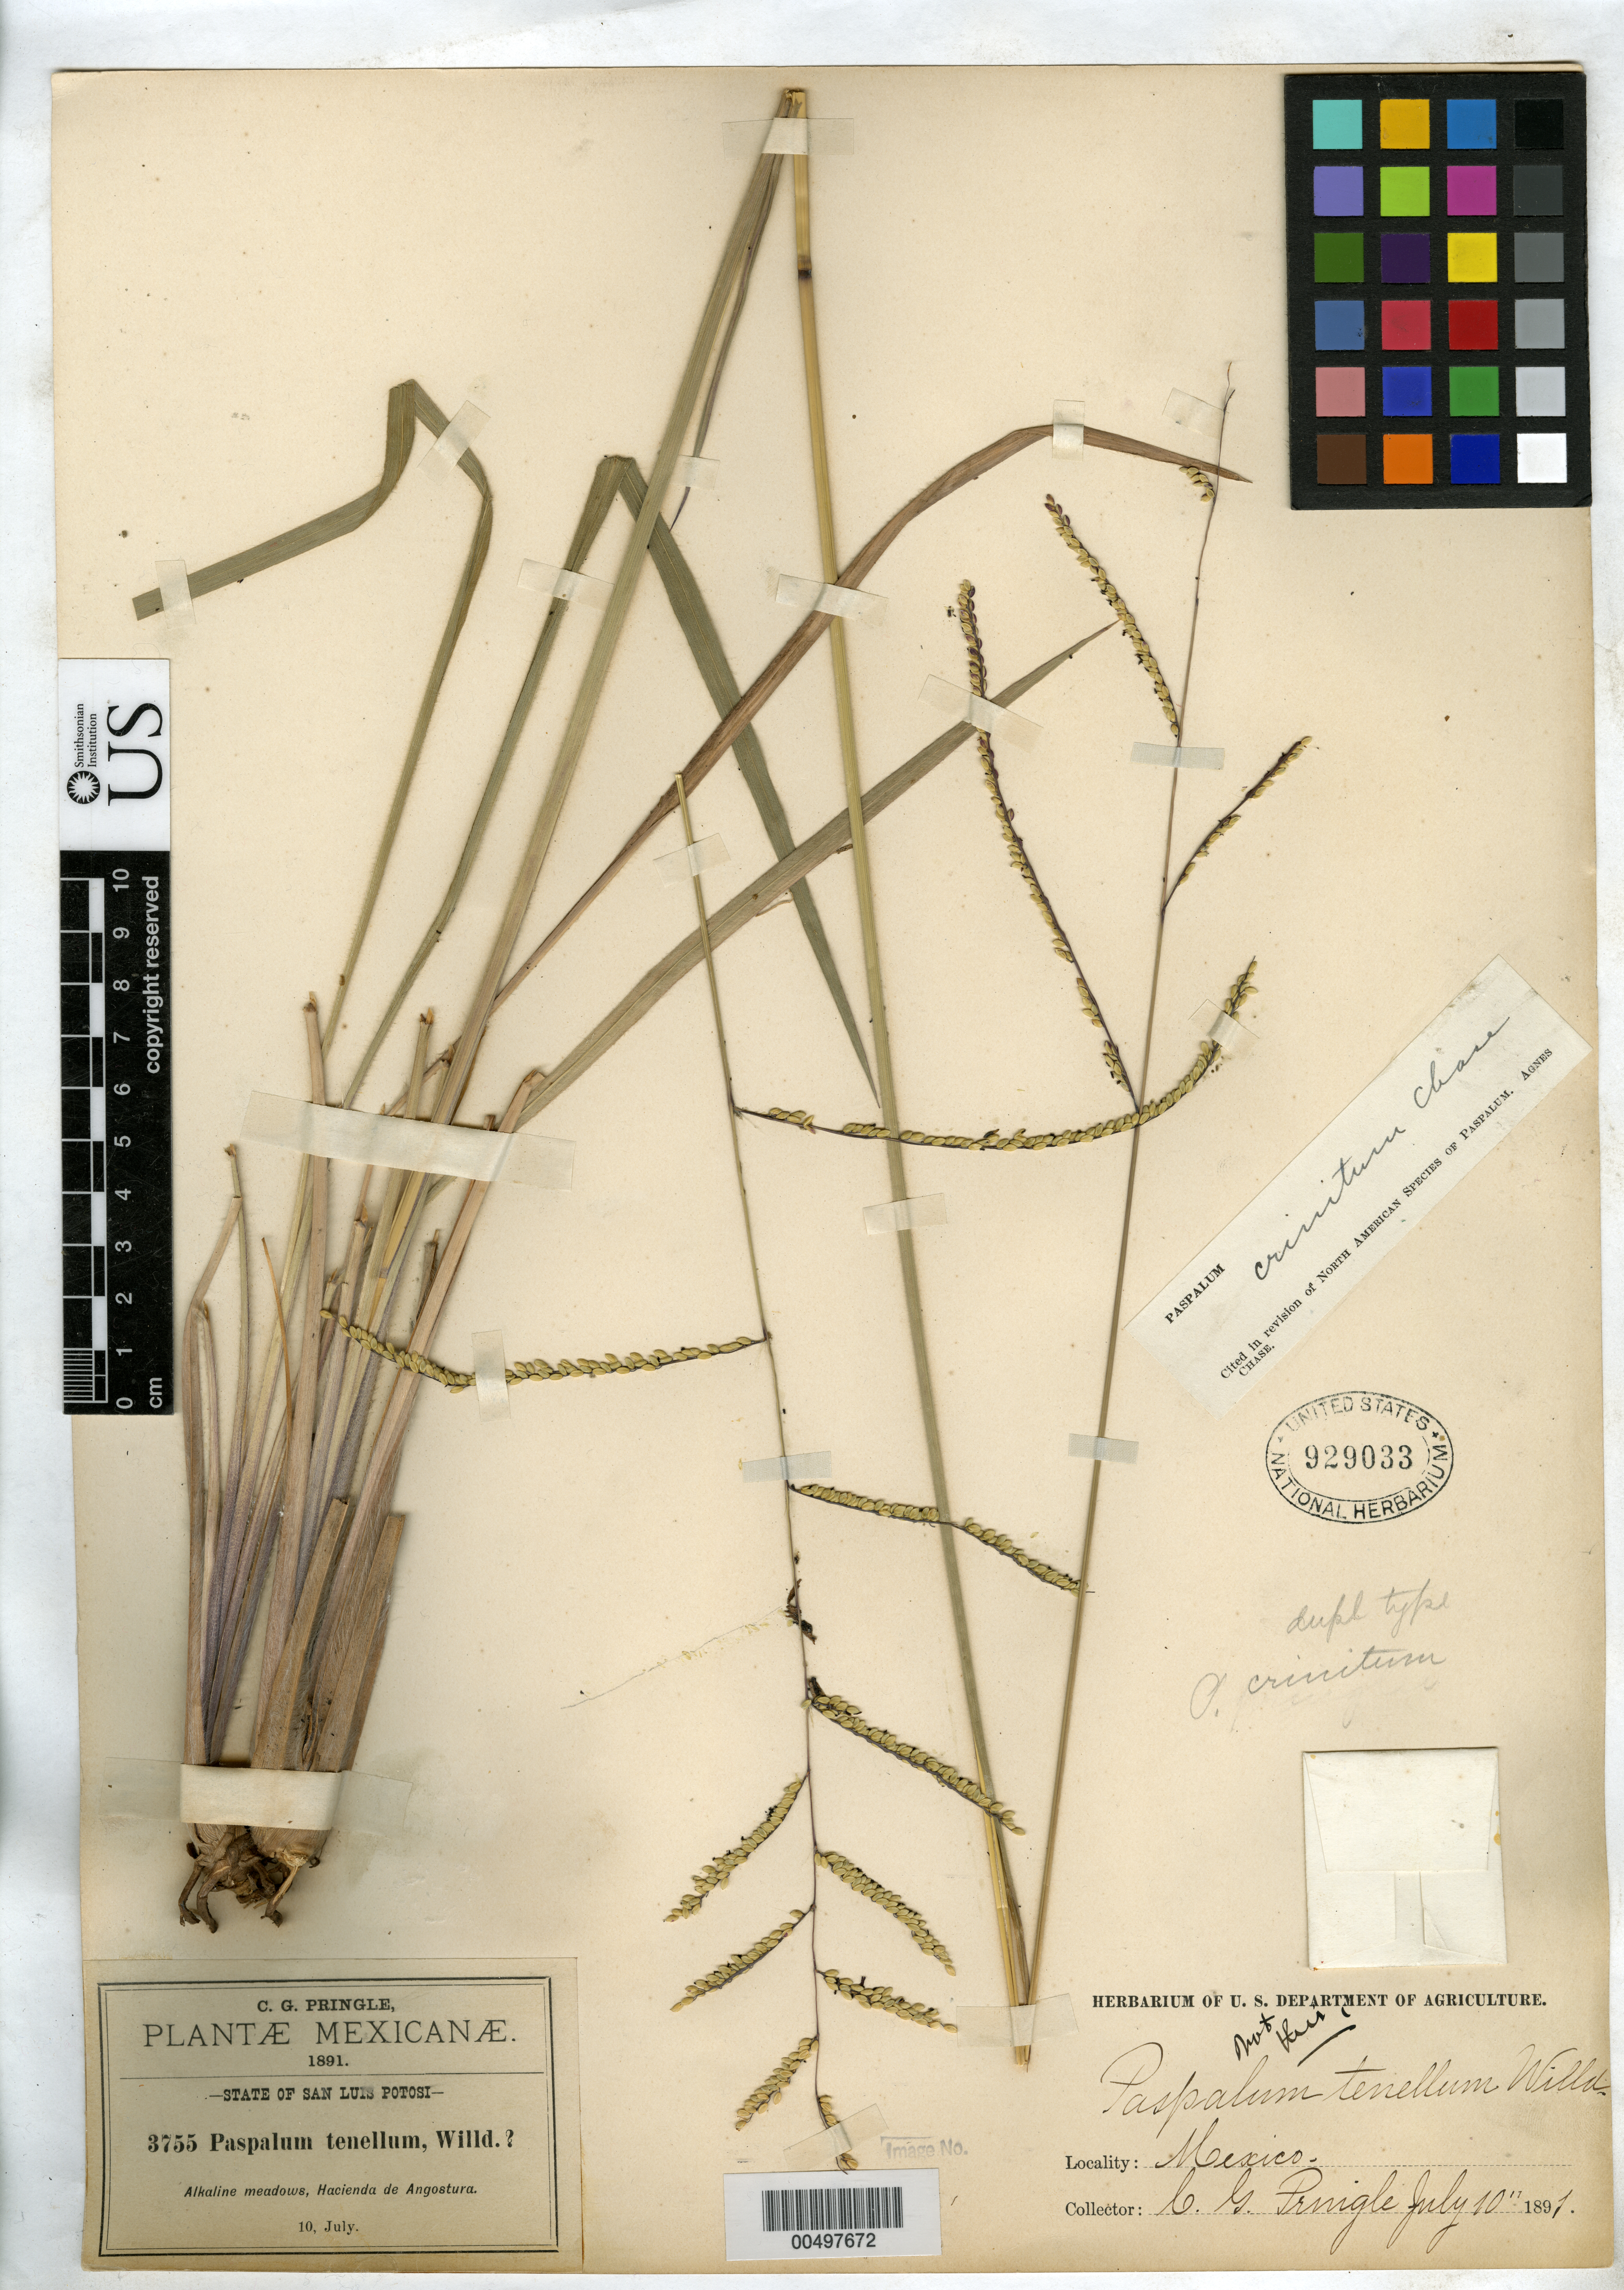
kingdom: Plantae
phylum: Tracheophyta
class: Liliopsida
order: Poales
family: Poaceae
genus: Paspalum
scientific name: Paspalum crinitum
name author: Chase in Hitchc.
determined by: Chase, [M.] Agnes, (US)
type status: Isotype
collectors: C. G. Pringle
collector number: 3755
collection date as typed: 10 Jul 1891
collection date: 1891-07-10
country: Mexico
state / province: San Luis Potosi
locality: Hacienda de Angostura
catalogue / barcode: US 929033